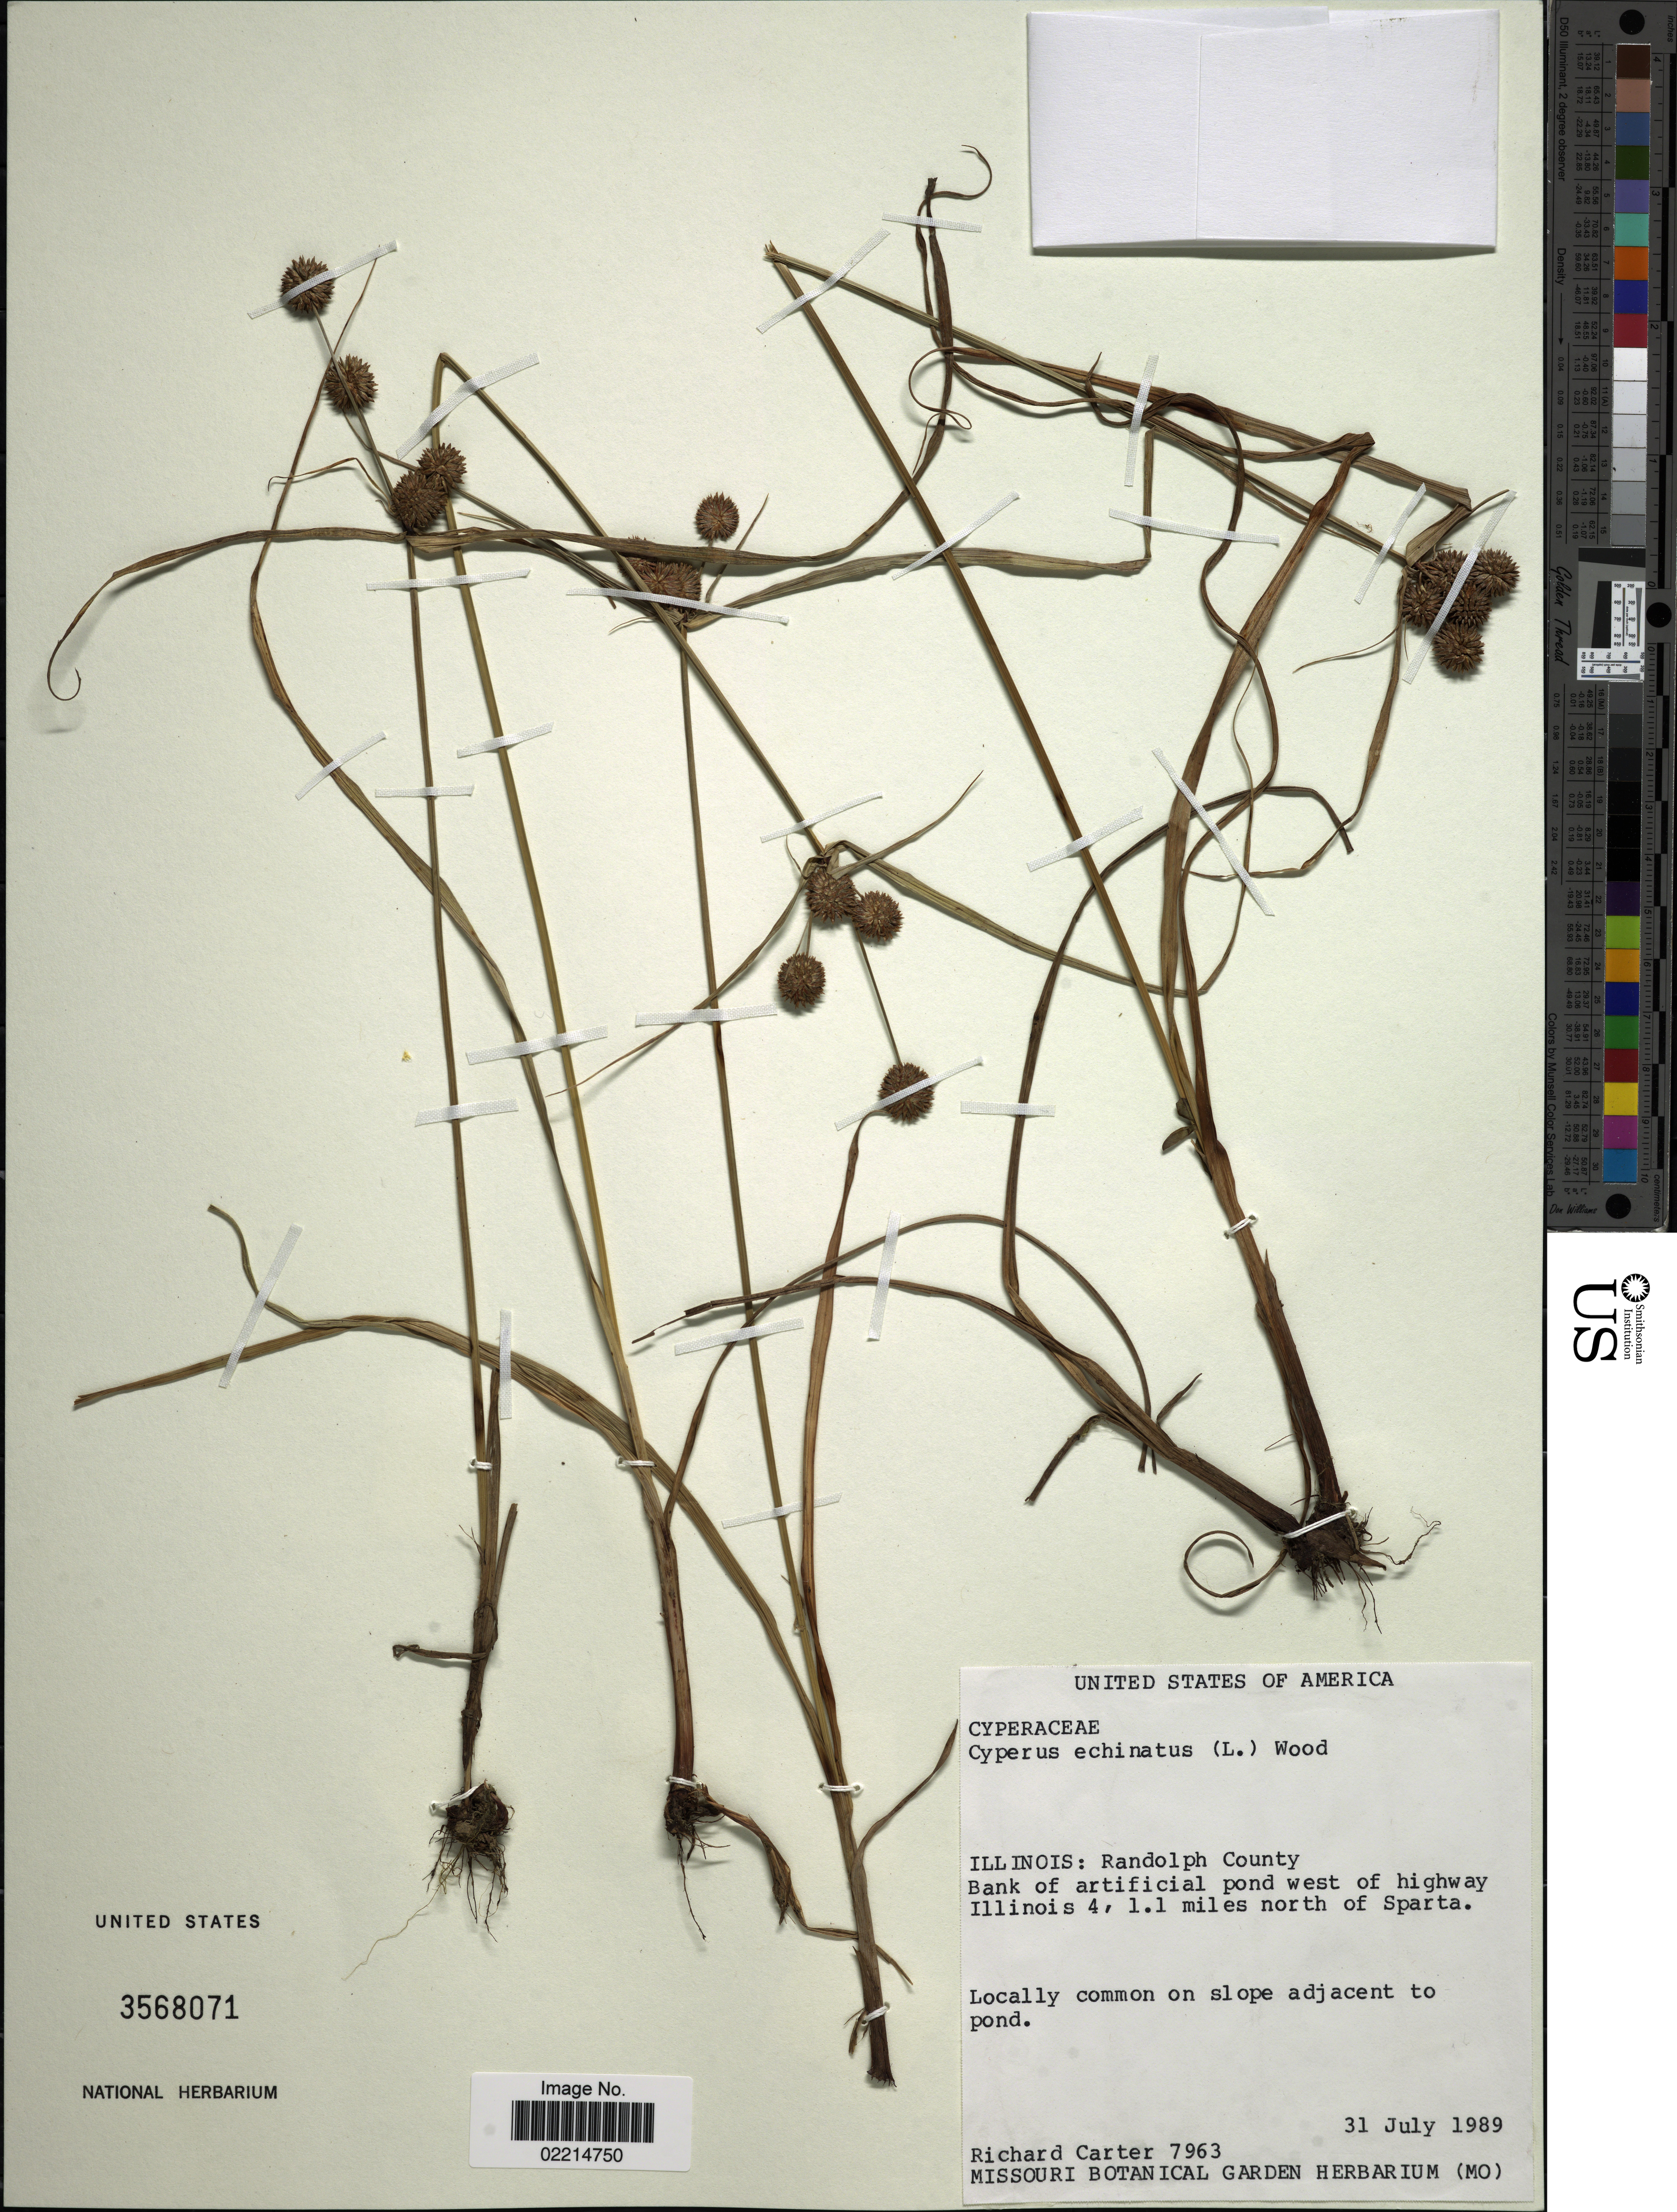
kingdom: Plantae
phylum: Tracheophyta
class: Liliopsida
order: Poales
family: Cyperaceae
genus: Cyperus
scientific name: Cyperus echinatus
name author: (L.) Alph. Wood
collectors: R. Carter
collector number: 7963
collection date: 1989-07-31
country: United States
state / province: Illinois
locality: Randolph County. Bank of artificial pond west of highway Illinois 4, 1.1 miles north of Sparta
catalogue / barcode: US 3568071